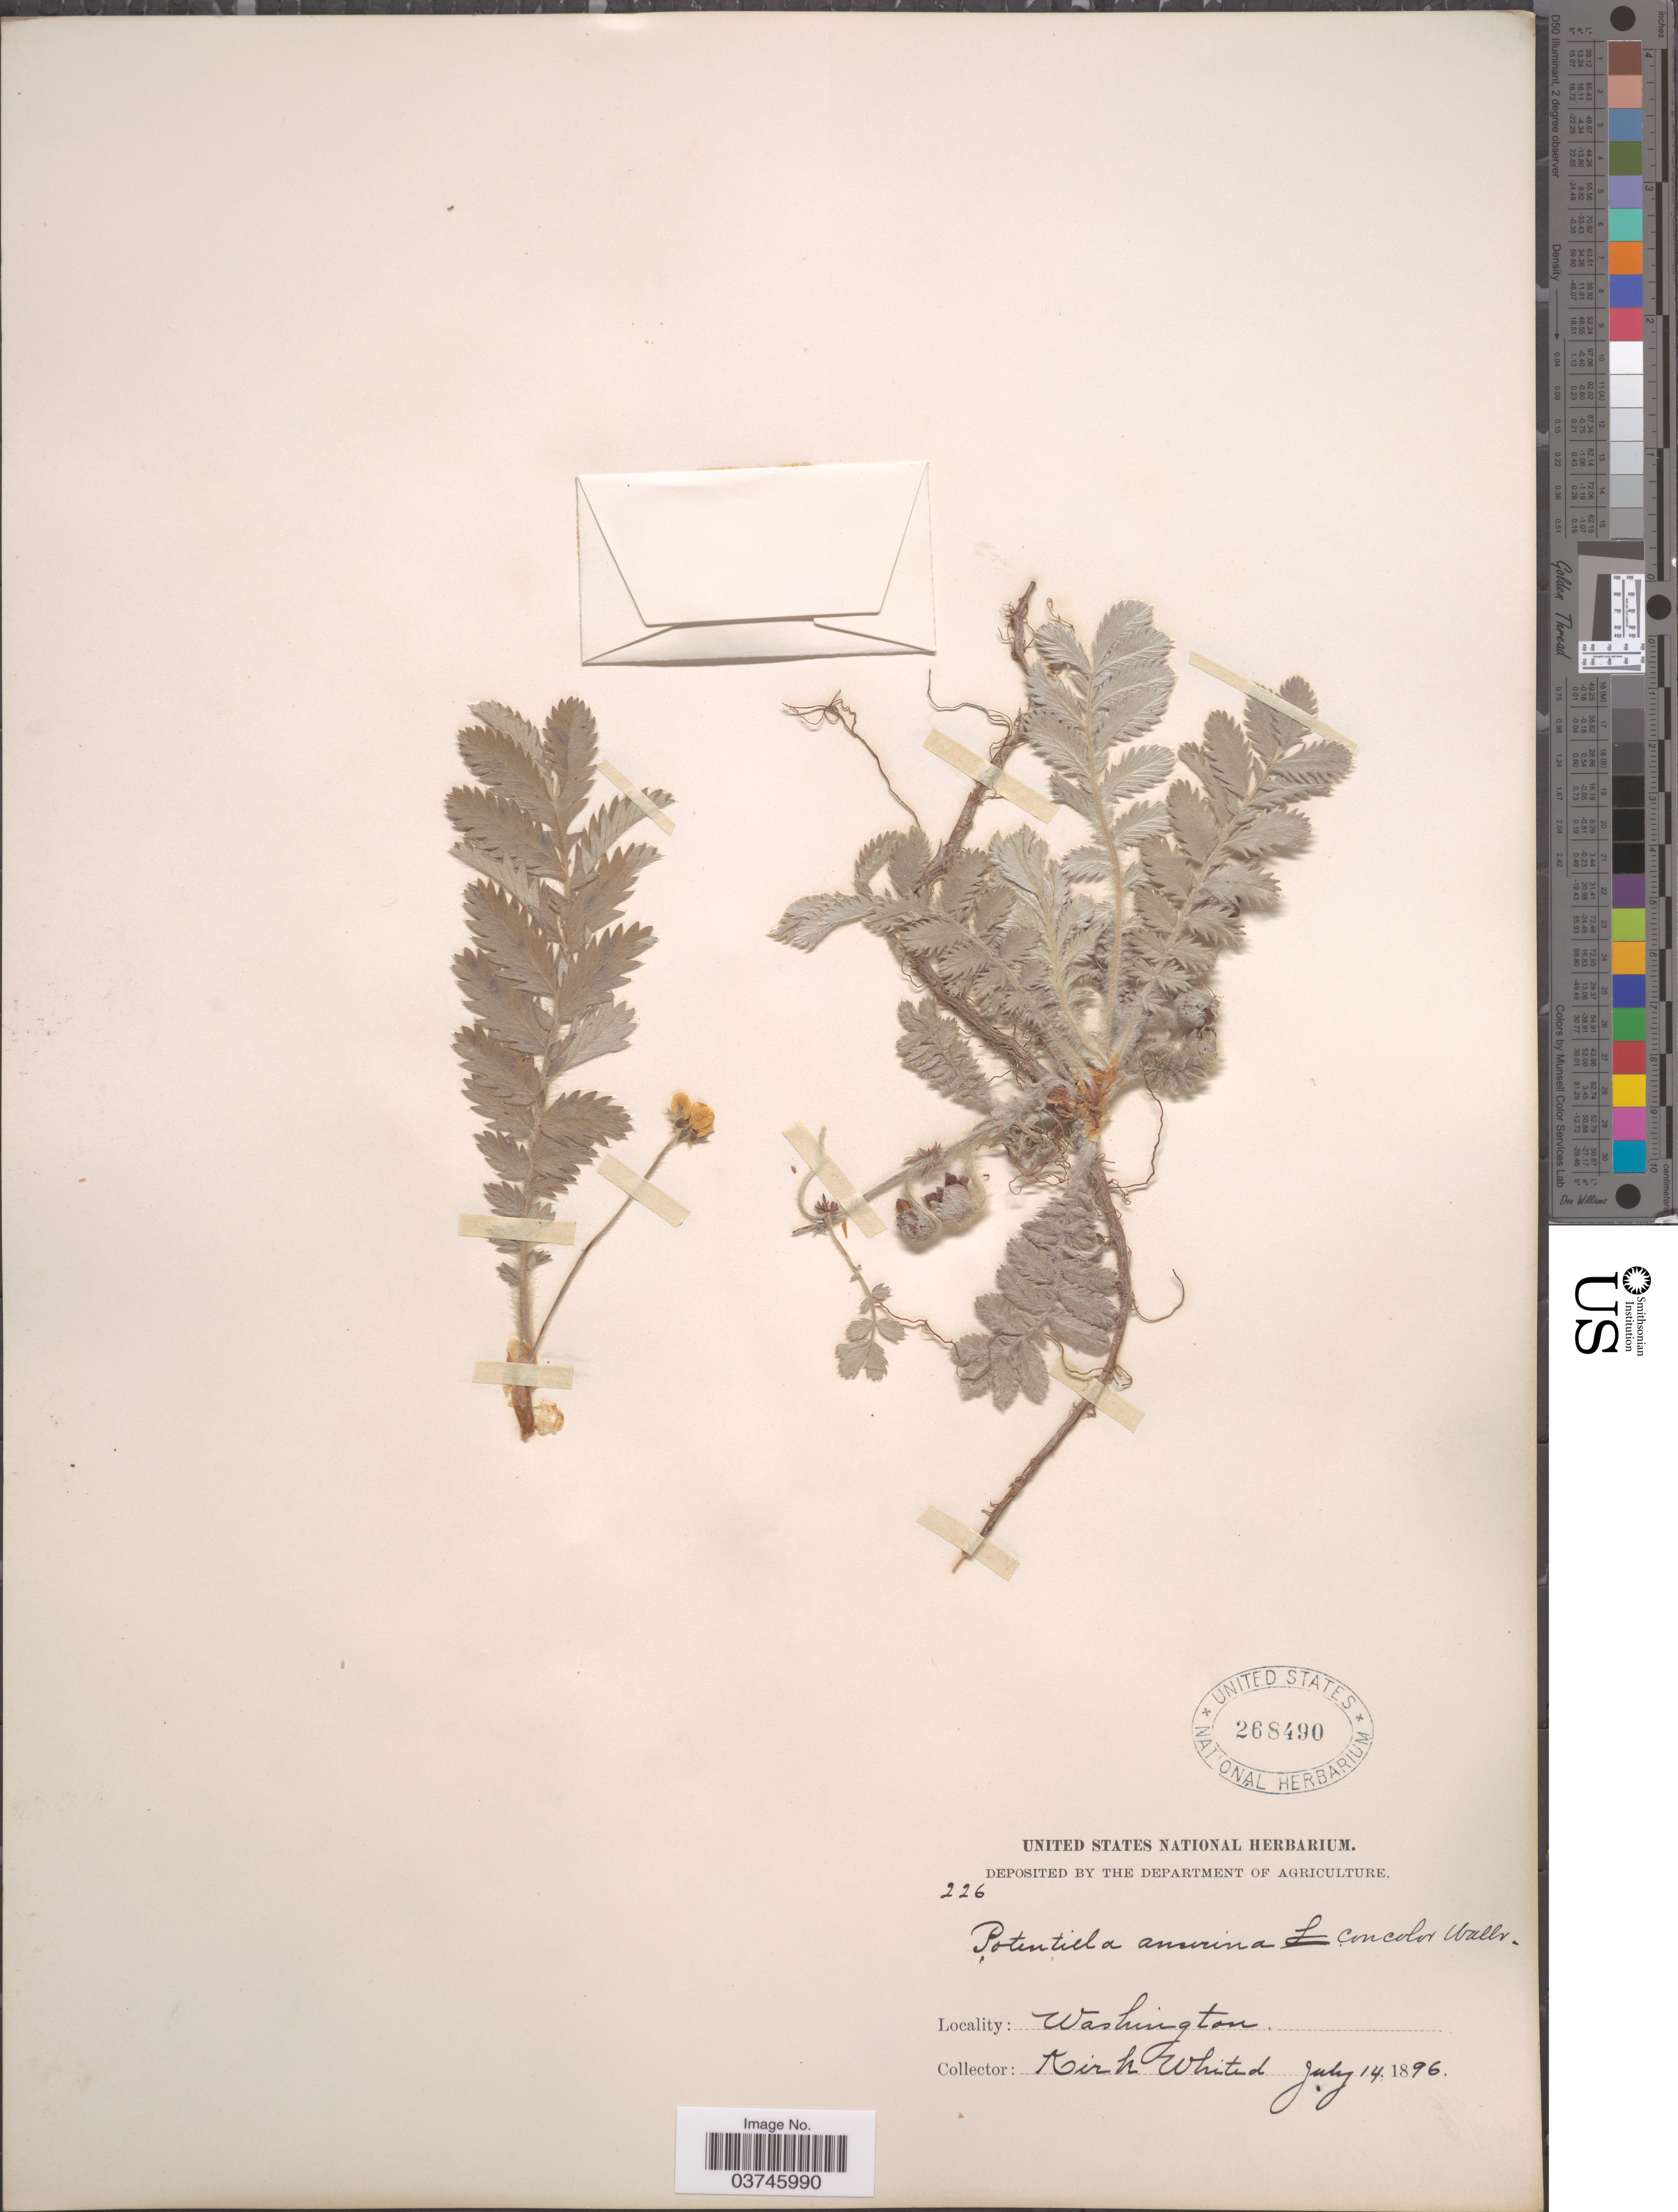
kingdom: Plantae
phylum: Tracheophyta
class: Magnoliopsida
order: Rosales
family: Rosaceae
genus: Argentina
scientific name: Argentina anserina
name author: (L.) Rydb.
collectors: K. Whited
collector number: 226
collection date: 1896-07-14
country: United States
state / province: Washington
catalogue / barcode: US 268490